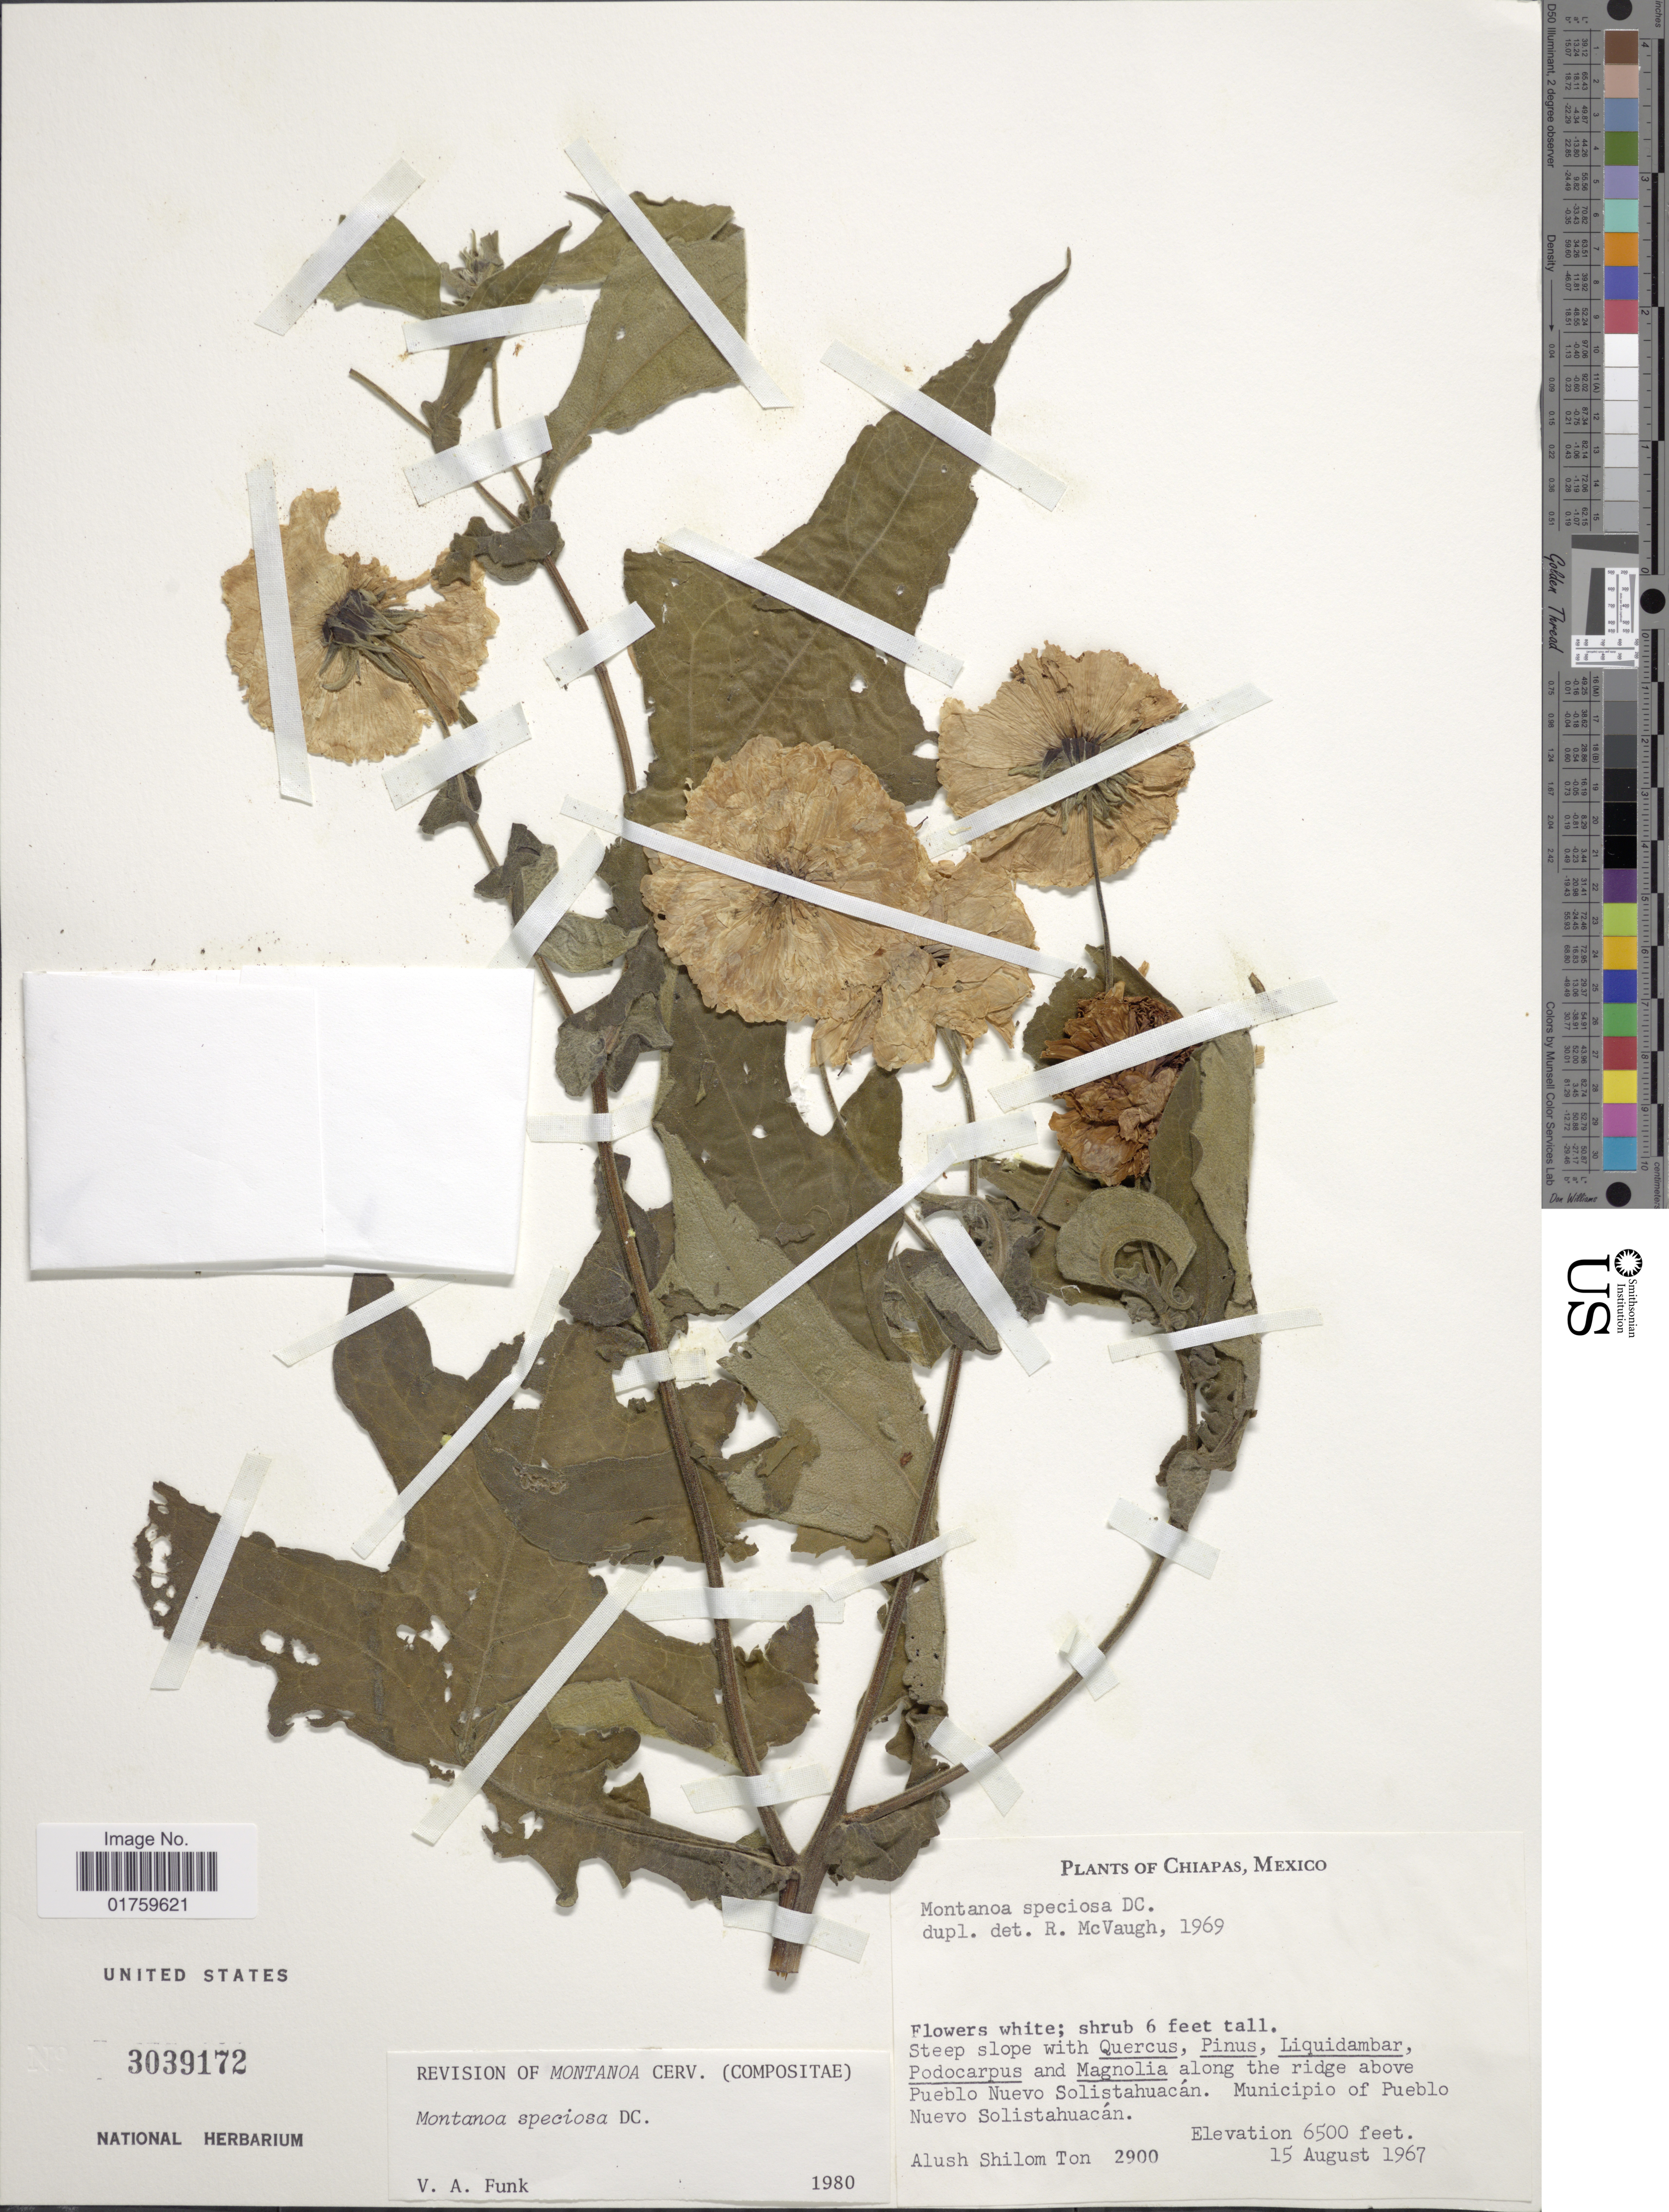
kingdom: Plantae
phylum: Tracheophyta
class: Magnoliopsida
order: Asterales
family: Asteraceae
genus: Montanoa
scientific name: Montanoa speciosa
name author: (DC.) Sch. Bip. ex K. Koch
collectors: A. M. Ton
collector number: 2900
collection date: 1967-08-15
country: Mexico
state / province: Chiapas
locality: Steep slope along the ridge above Pueblo Nuevo Solistahuacan, Municipio of Pueblo Nuevo Solistahuacan.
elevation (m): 1981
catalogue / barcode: US 3039172